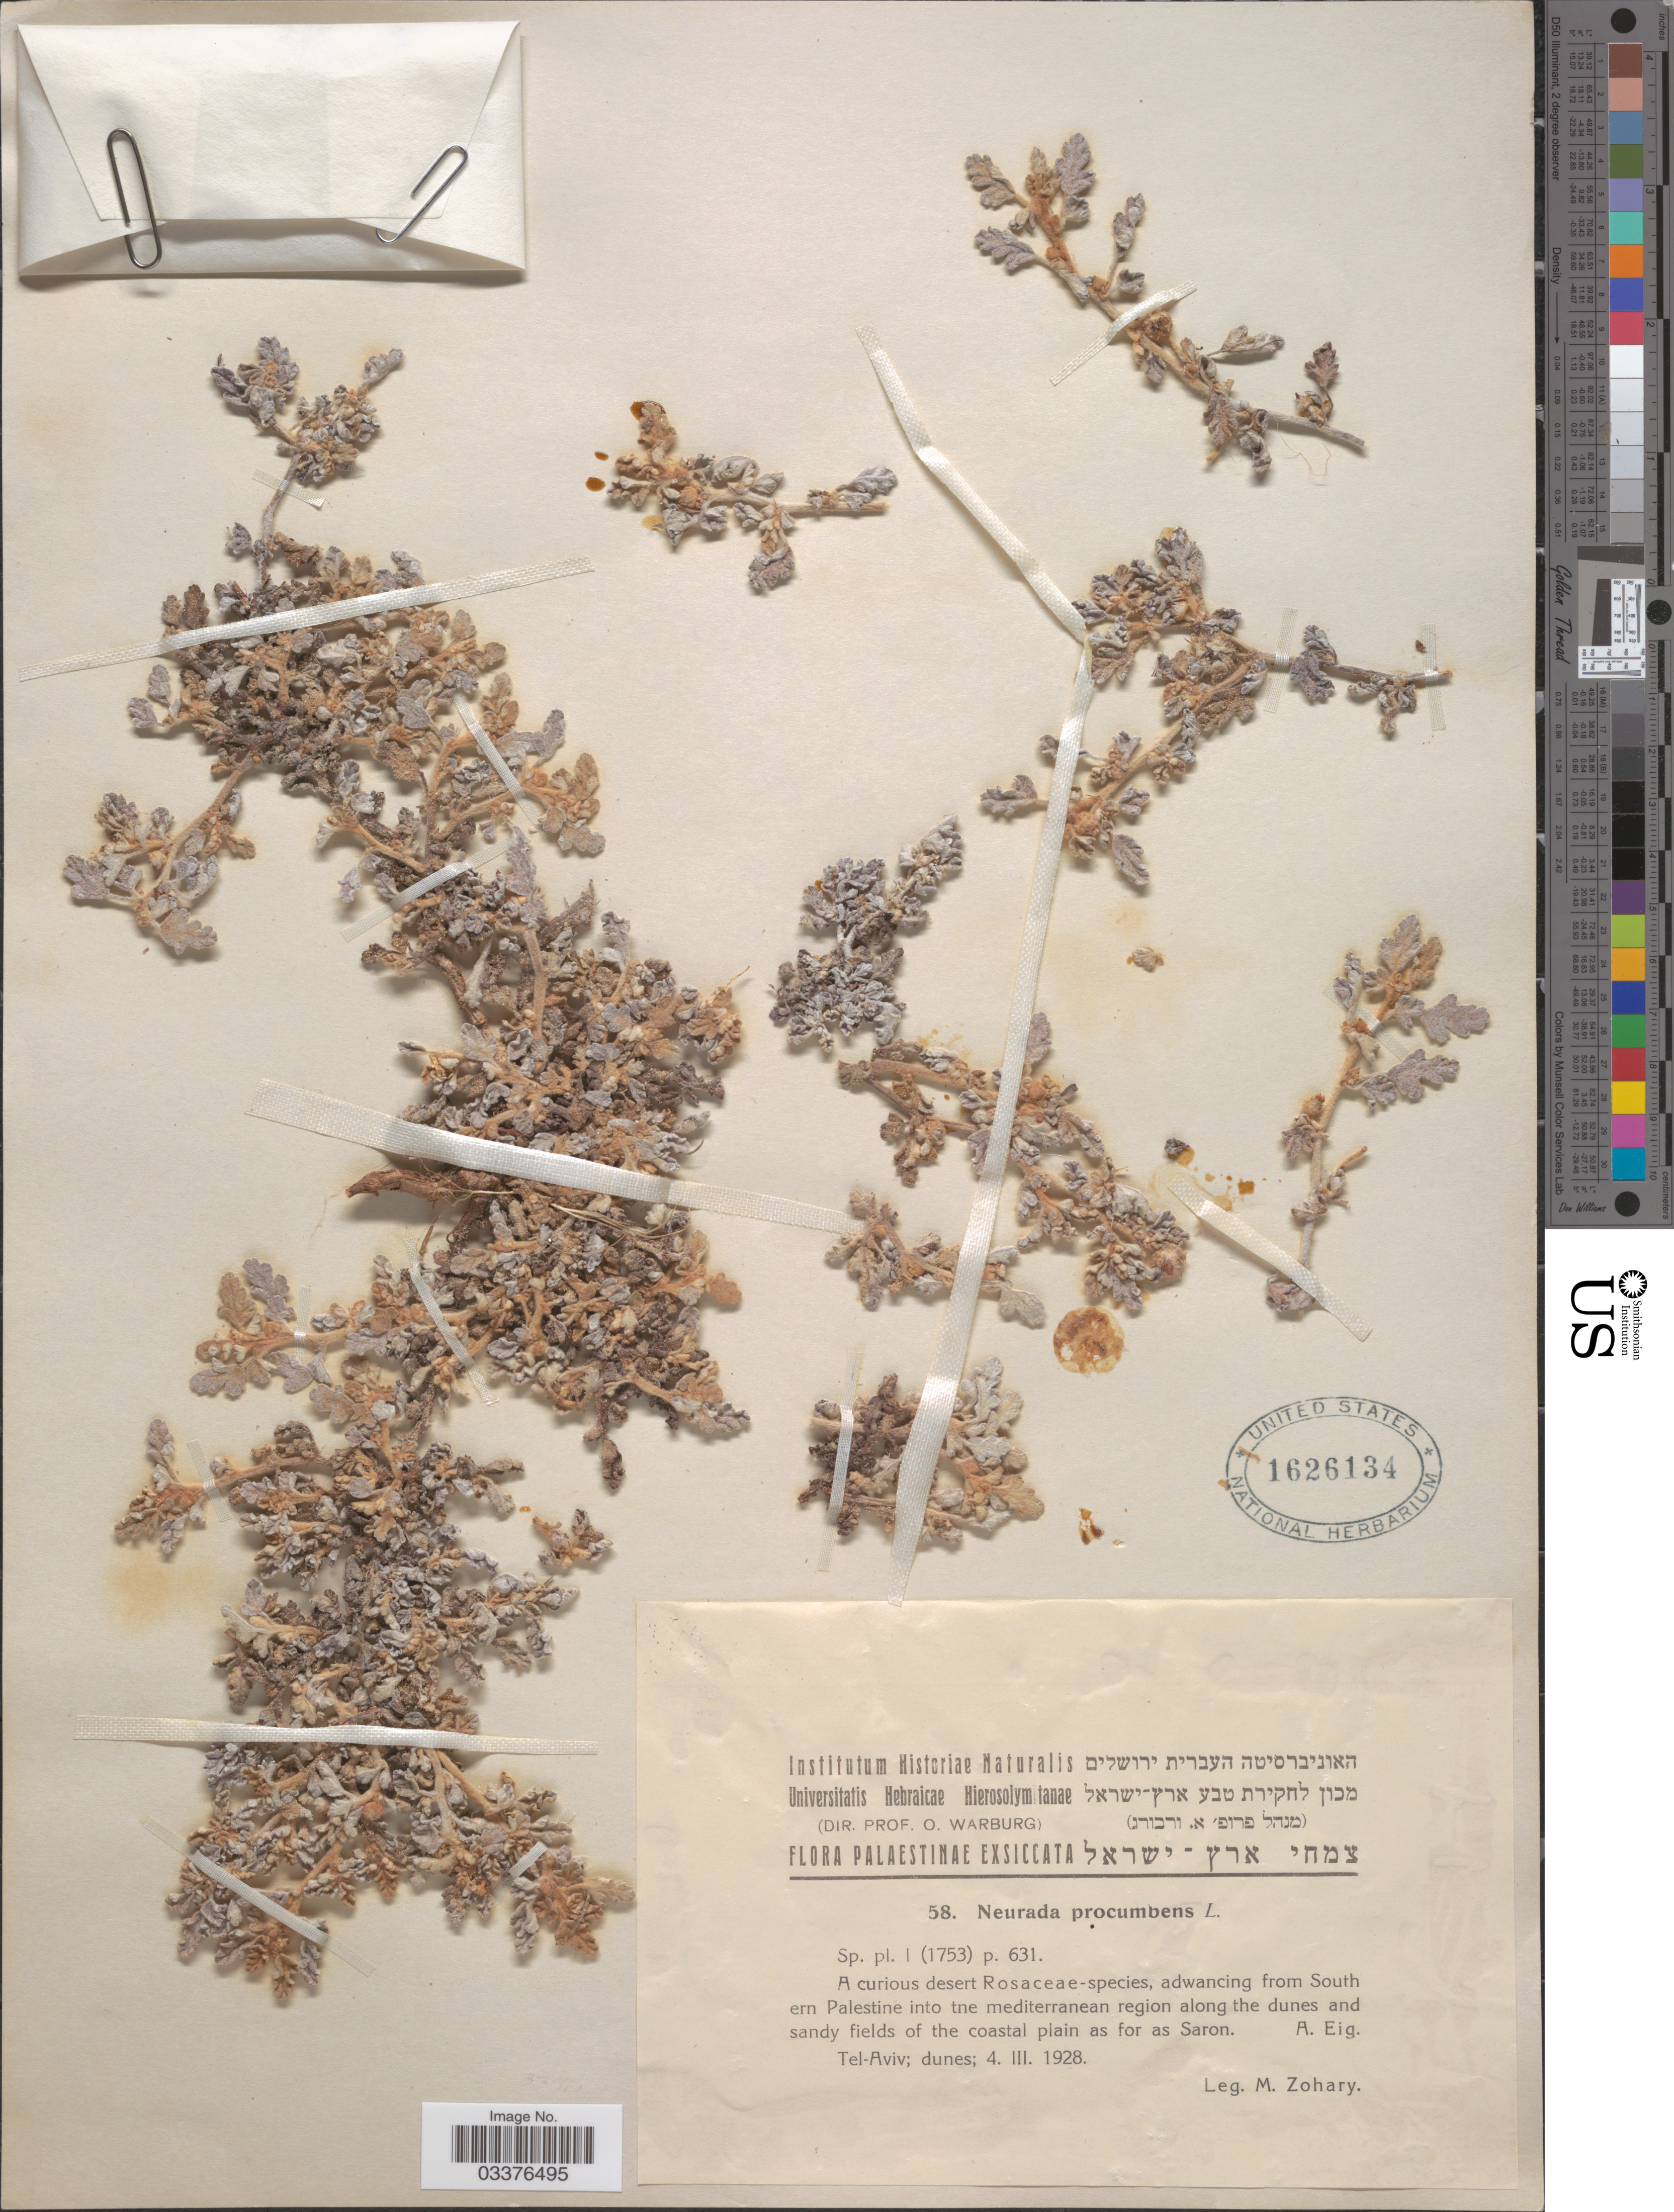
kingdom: Plantae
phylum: Tracheophyta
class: Magnoliopsida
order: Malvales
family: Neuradaceae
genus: Neurada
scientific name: Neurada procumbens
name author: L.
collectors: M. Zohary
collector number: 58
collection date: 1928-03-04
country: Israel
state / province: Tel Aviv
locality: Palaestinae. Dunes.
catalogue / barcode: US 1626134